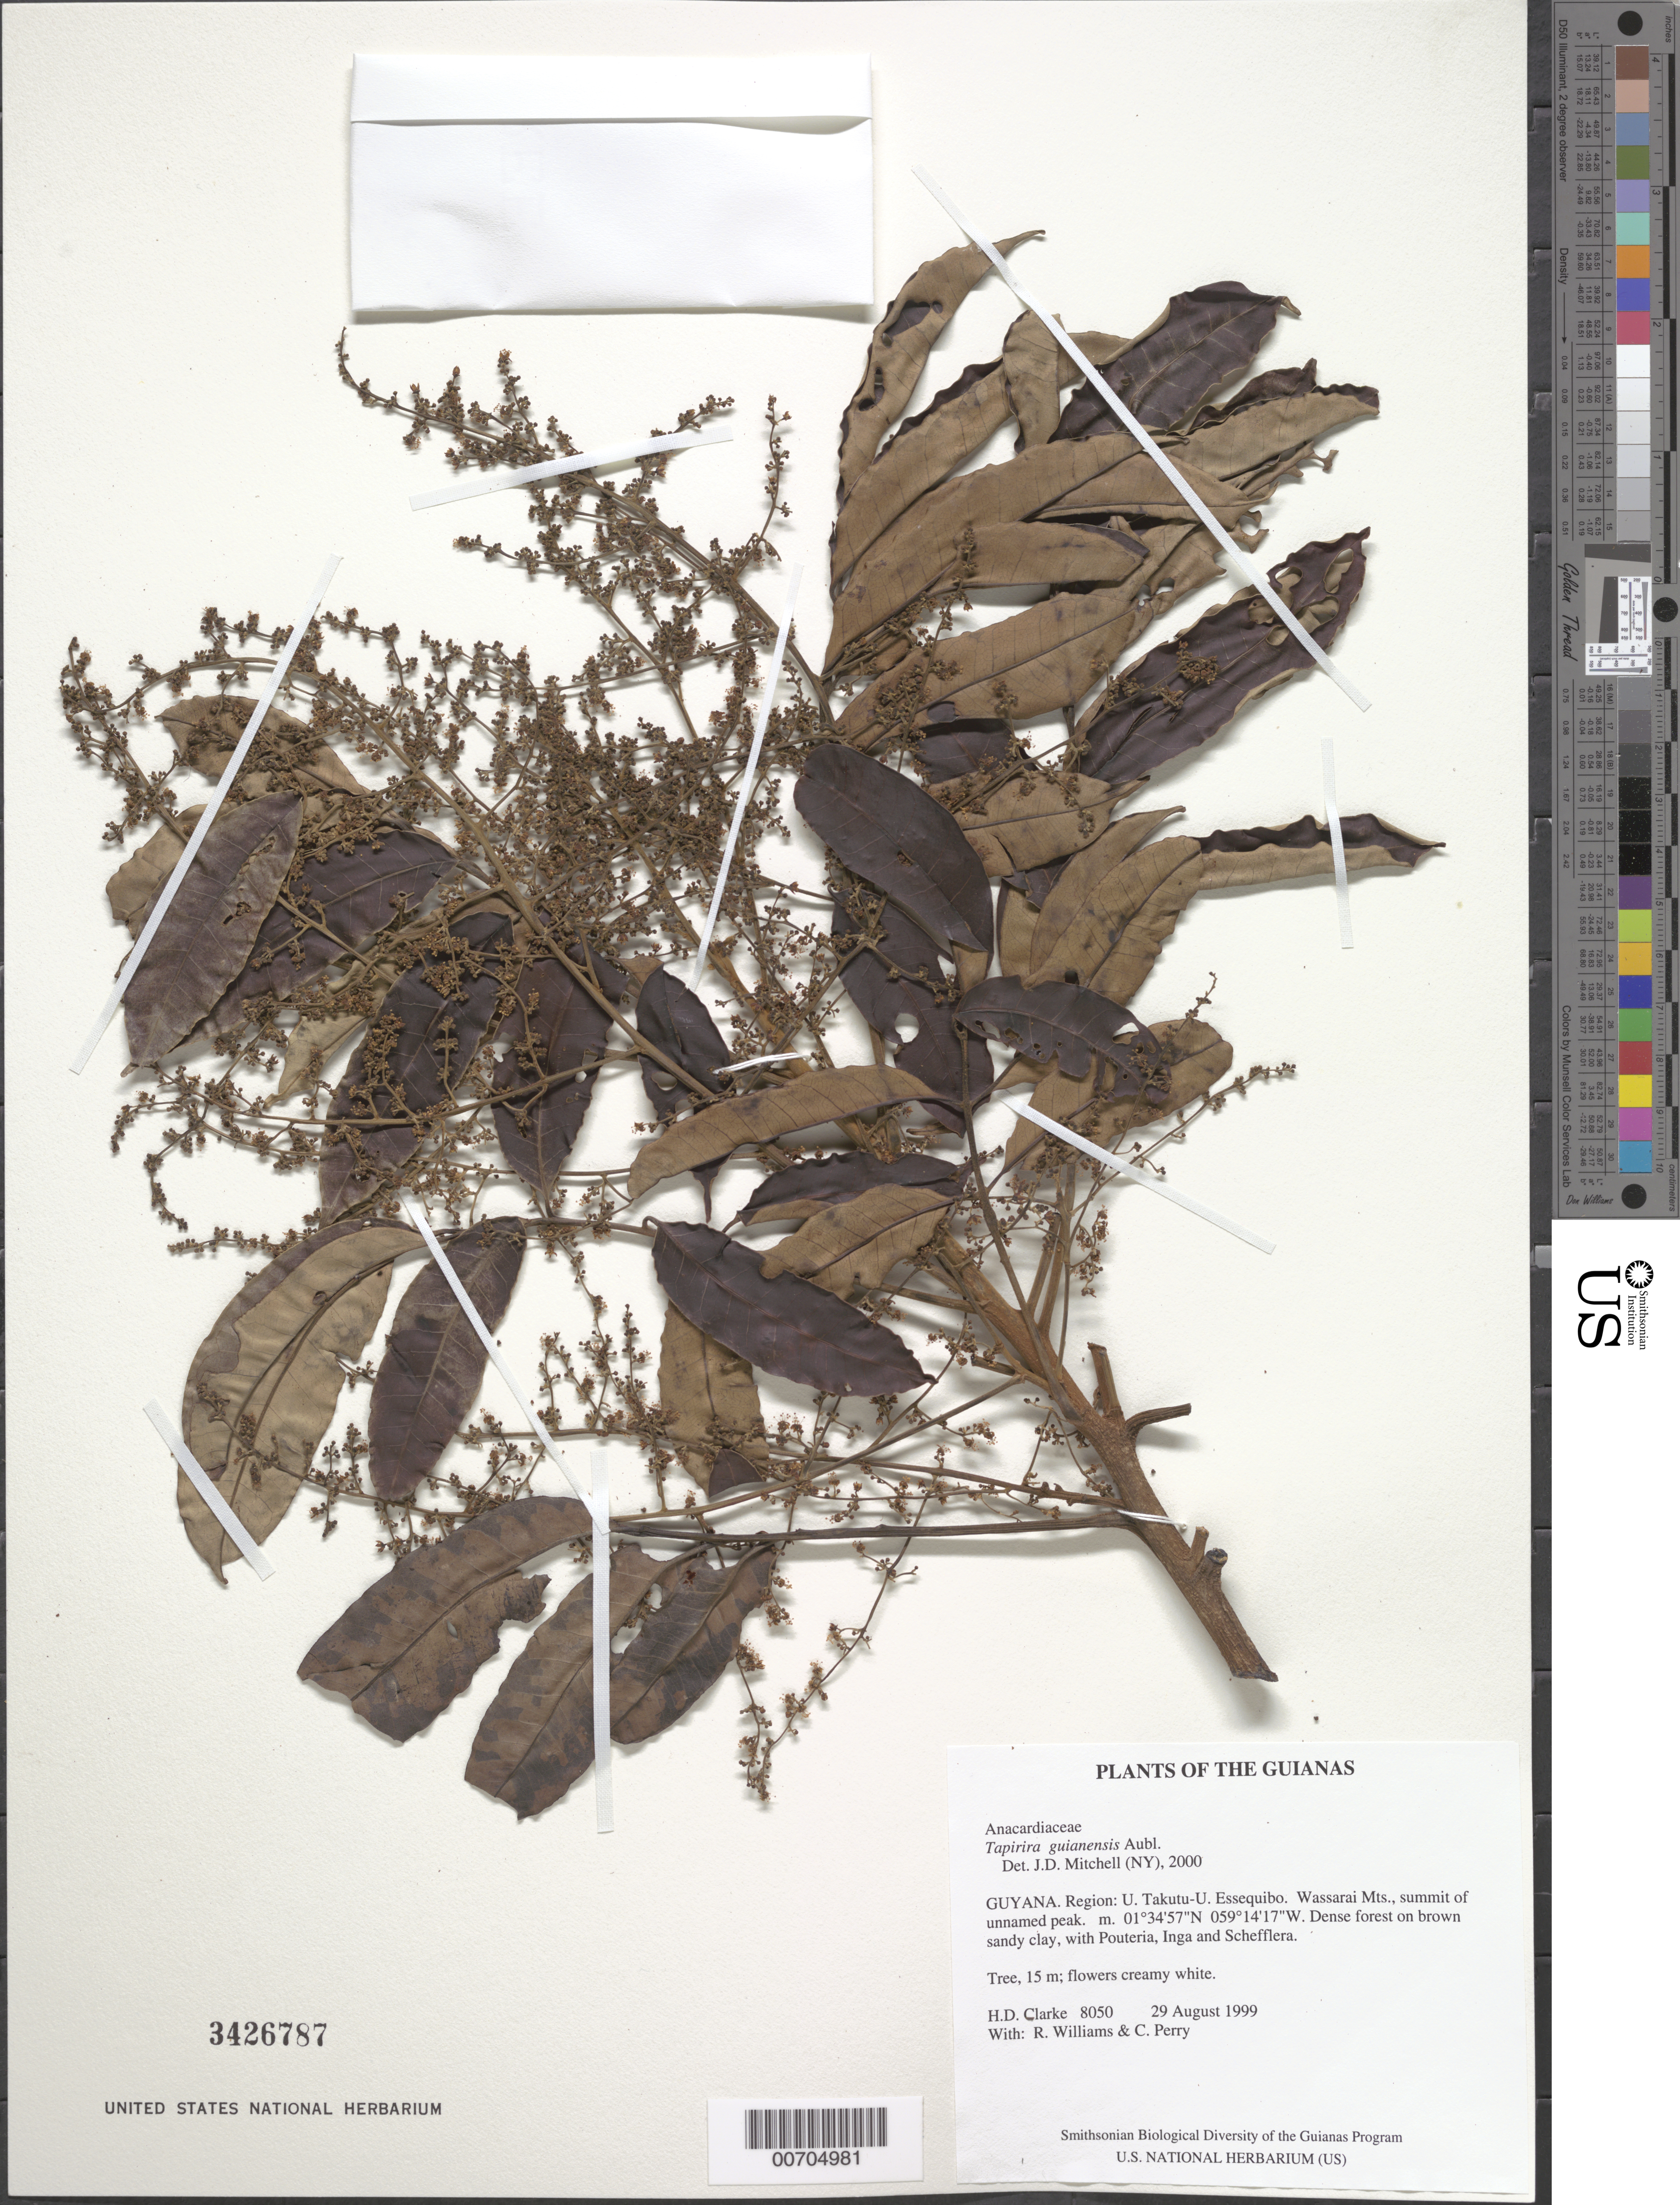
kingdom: Plantae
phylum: Tracheophyta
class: Magnoliopsida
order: Sapindales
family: Anacardiaceae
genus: Tapirira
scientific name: Tapirira guianensis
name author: Aubl.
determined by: Mitchell, John D.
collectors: H. D. Clarke, R. Williams & C. Perry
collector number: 8050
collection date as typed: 29 August 1999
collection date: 1999-08-29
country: Guyana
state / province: U. Takutu-U. Essequibo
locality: Wassarai Mts., summit of unnamed peak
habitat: Dense forest on brown sandy clay, with Pouteria, Inga and Schefflera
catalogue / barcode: US 3426787